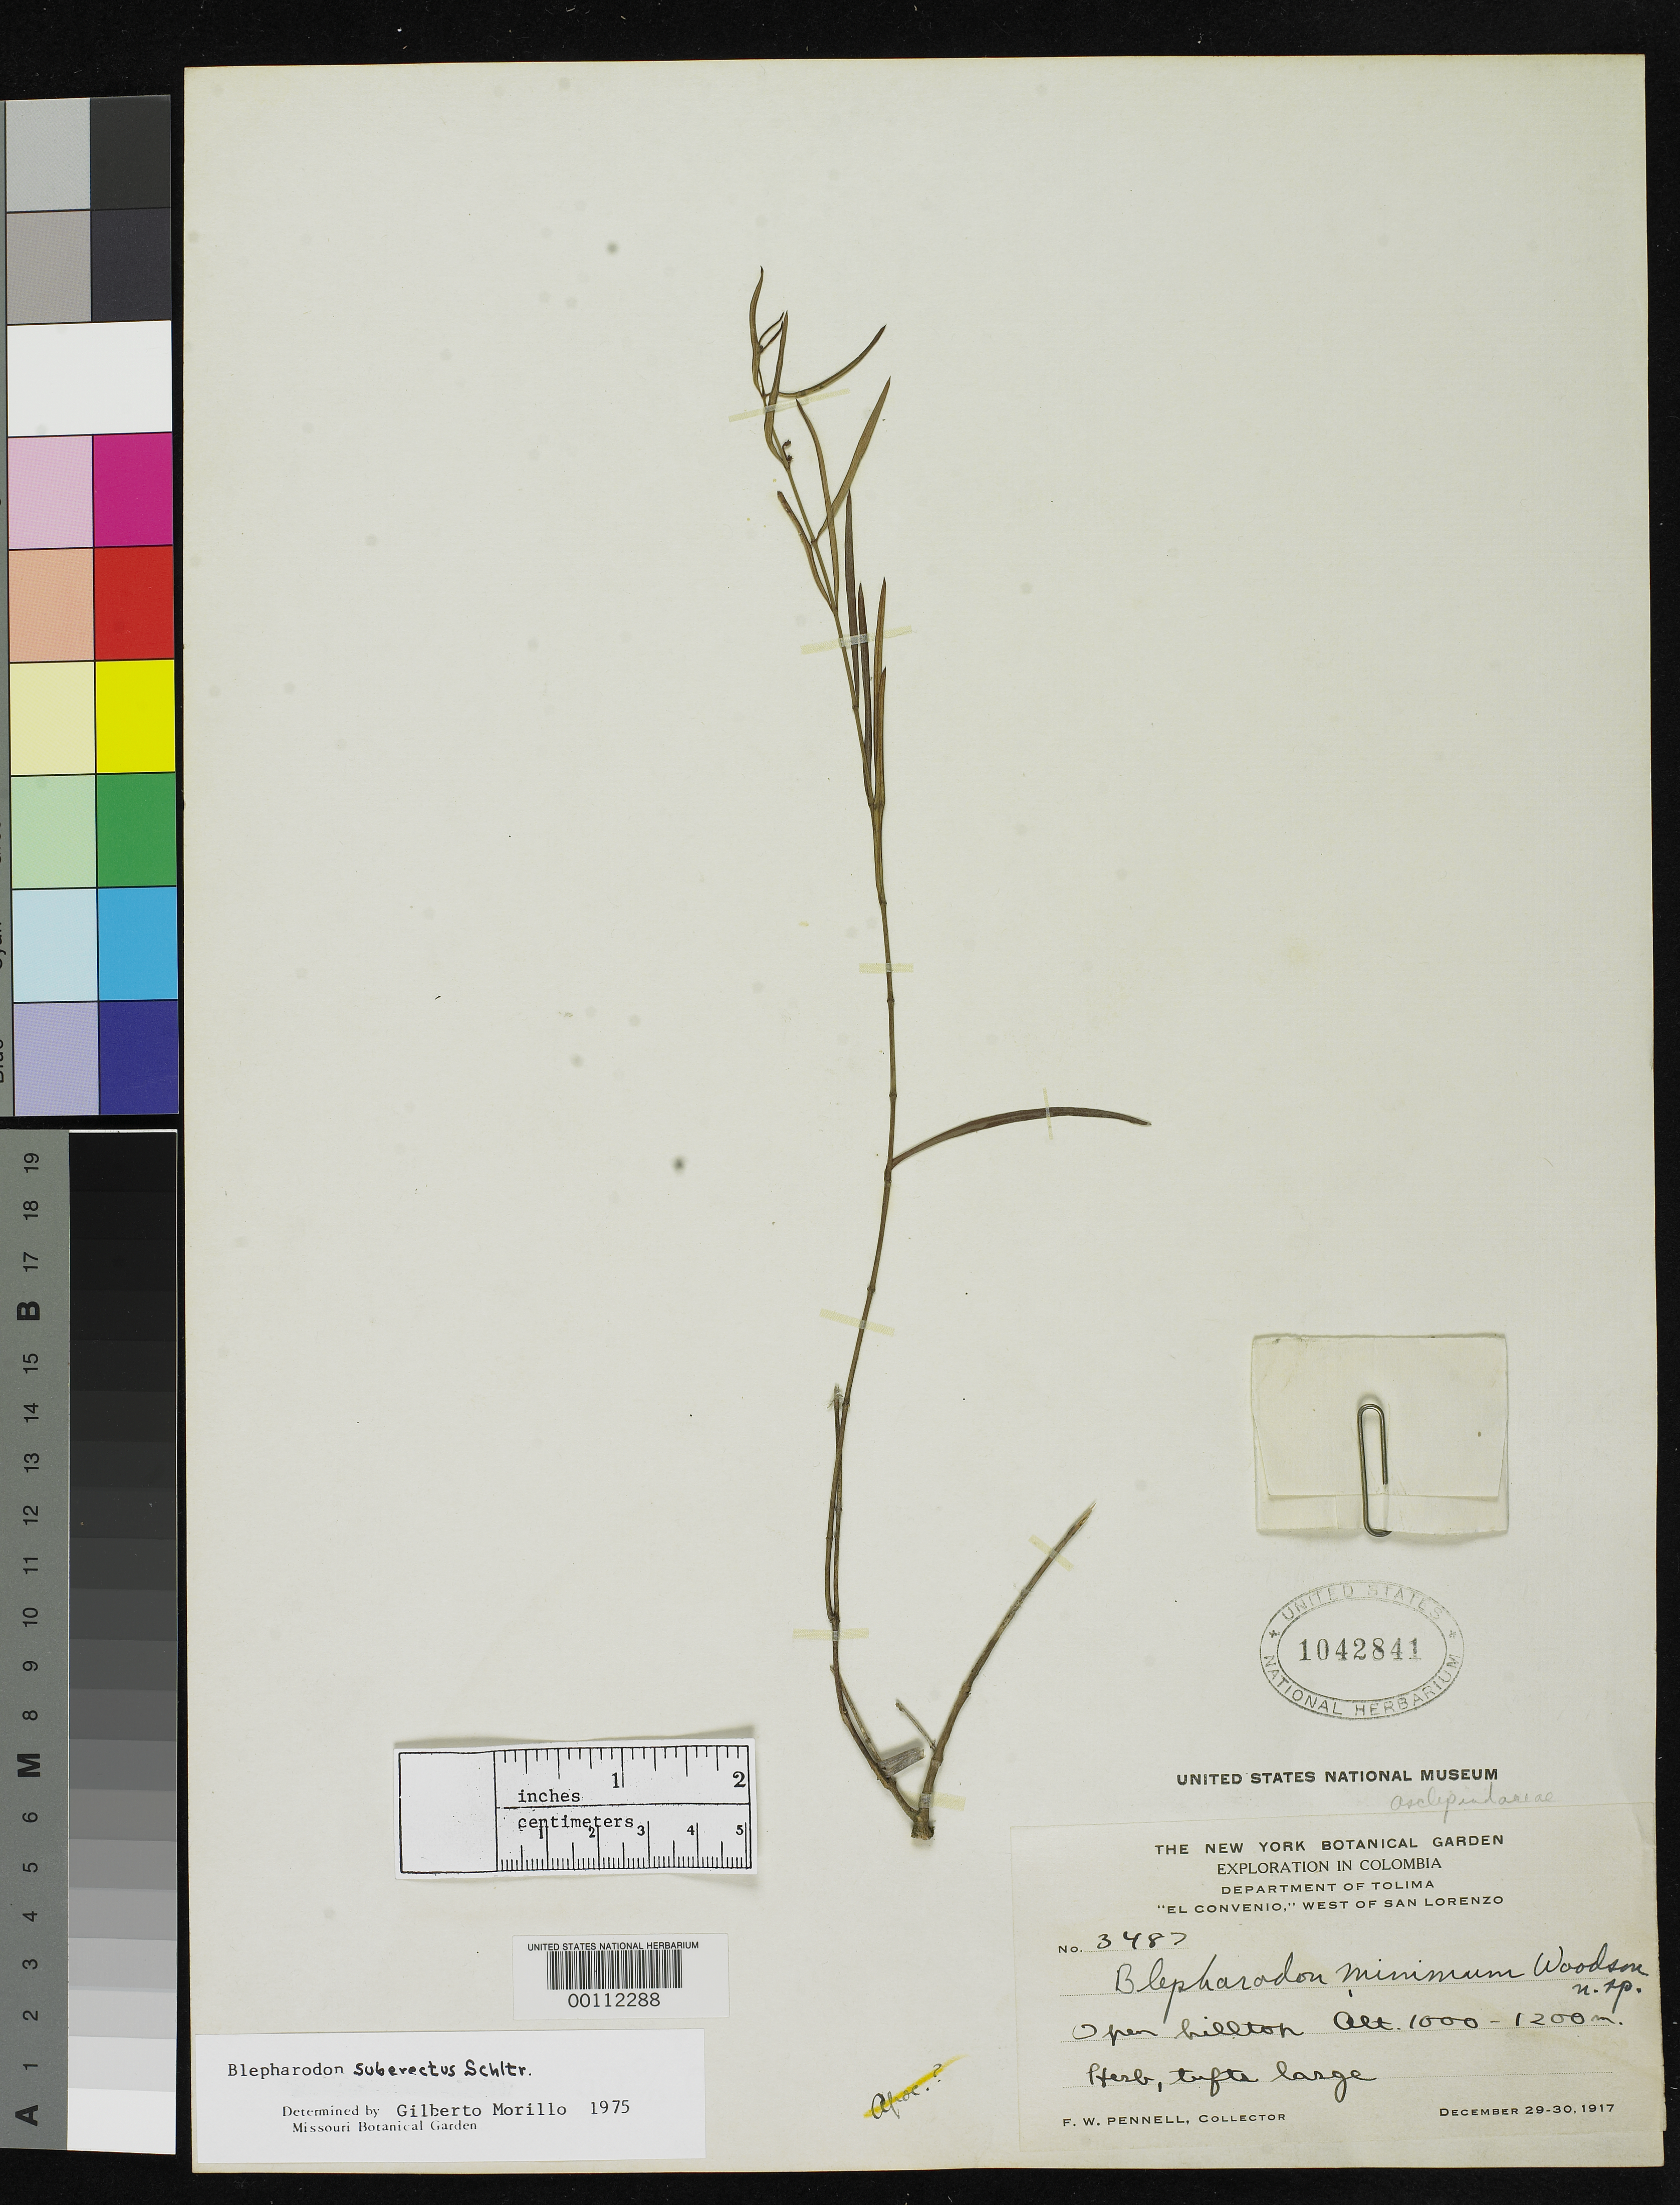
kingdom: Plantae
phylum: Tracheophyta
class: Magnoliopsida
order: Gentianales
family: Apocynaceae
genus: Blepharodon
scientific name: Blepharodon minimus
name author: Woodson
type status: Holotype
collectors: F. W. Pennell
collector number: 3487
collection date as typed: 24 Dec 1917 to 30 Dec 1917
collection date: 1917-12-24/1917-12-30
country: Colombia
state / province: Tolima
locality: El Convenio, W of San Lorenzo.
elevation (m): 1000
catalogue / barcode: US 1042841